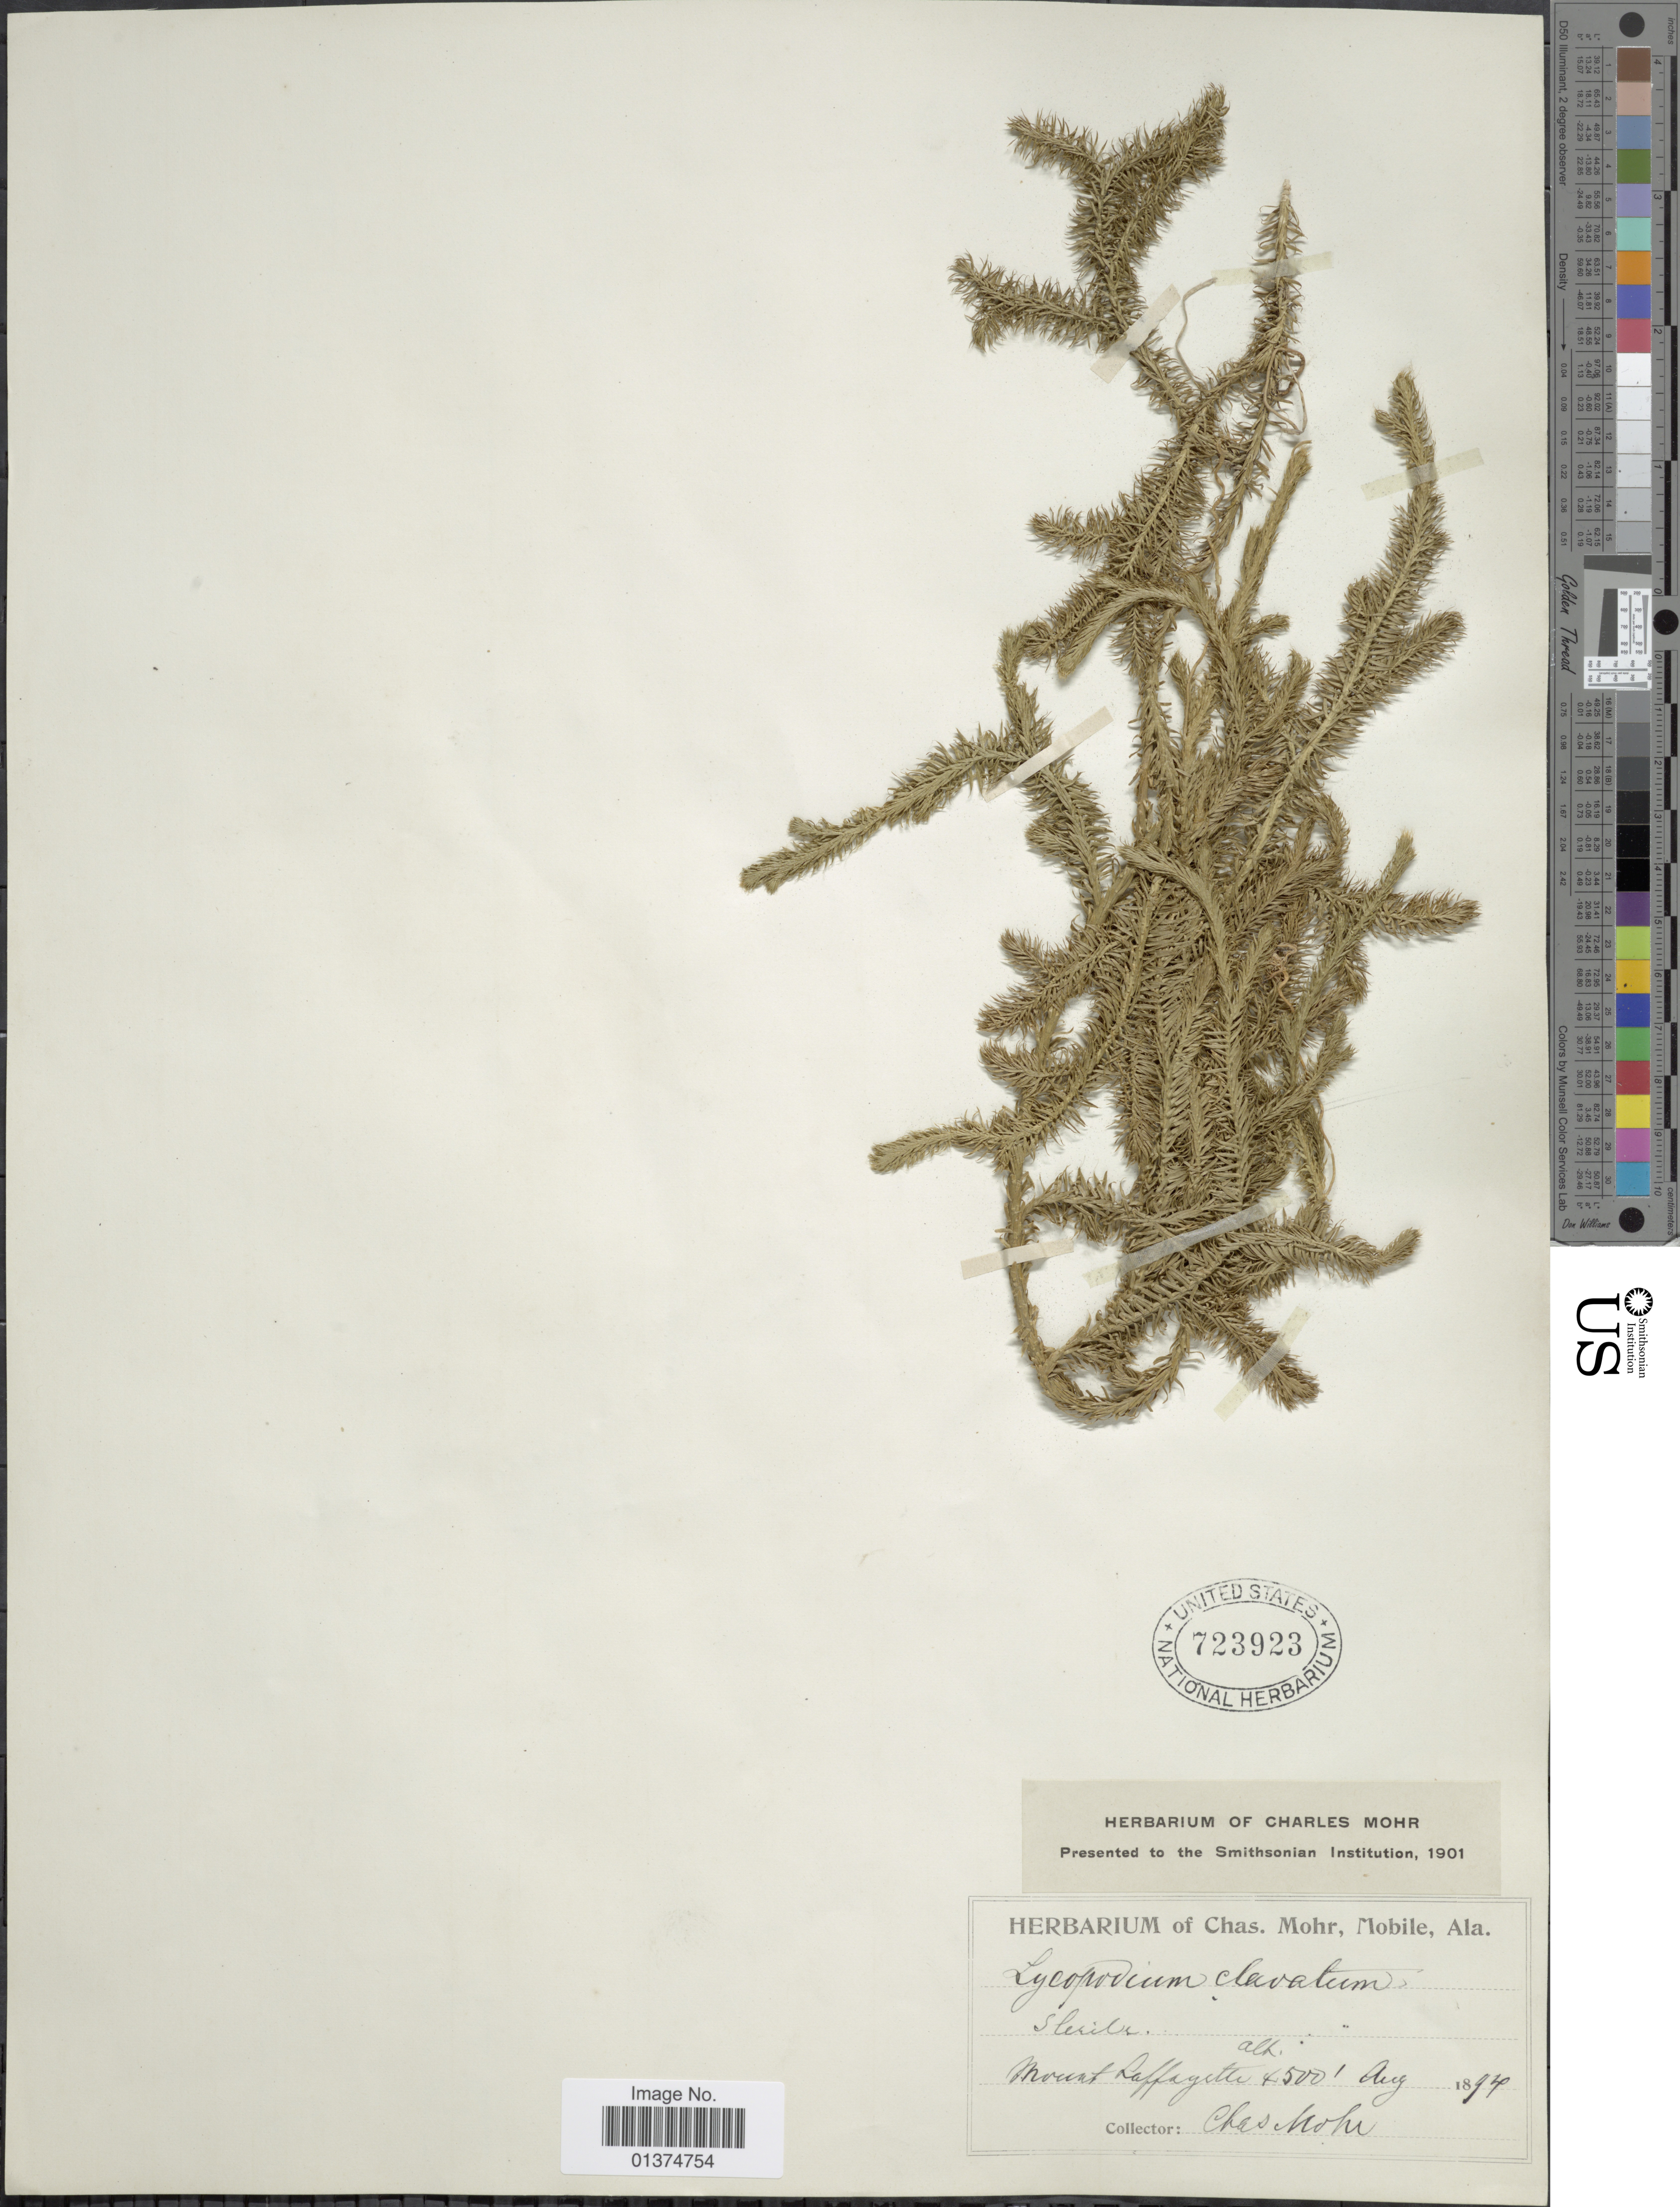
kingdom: Plantae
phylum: Tracheophyta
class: Lycopodiopsida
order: Lycopodiales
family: Lycopodiaceae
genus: Lycopodium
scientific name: Lycopodium clavatum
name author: L.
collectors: C. T. Mohr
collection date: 1894-08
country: United States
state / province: New Hampshire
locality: Mount Laffayette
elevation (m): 152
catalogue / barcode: US 723923